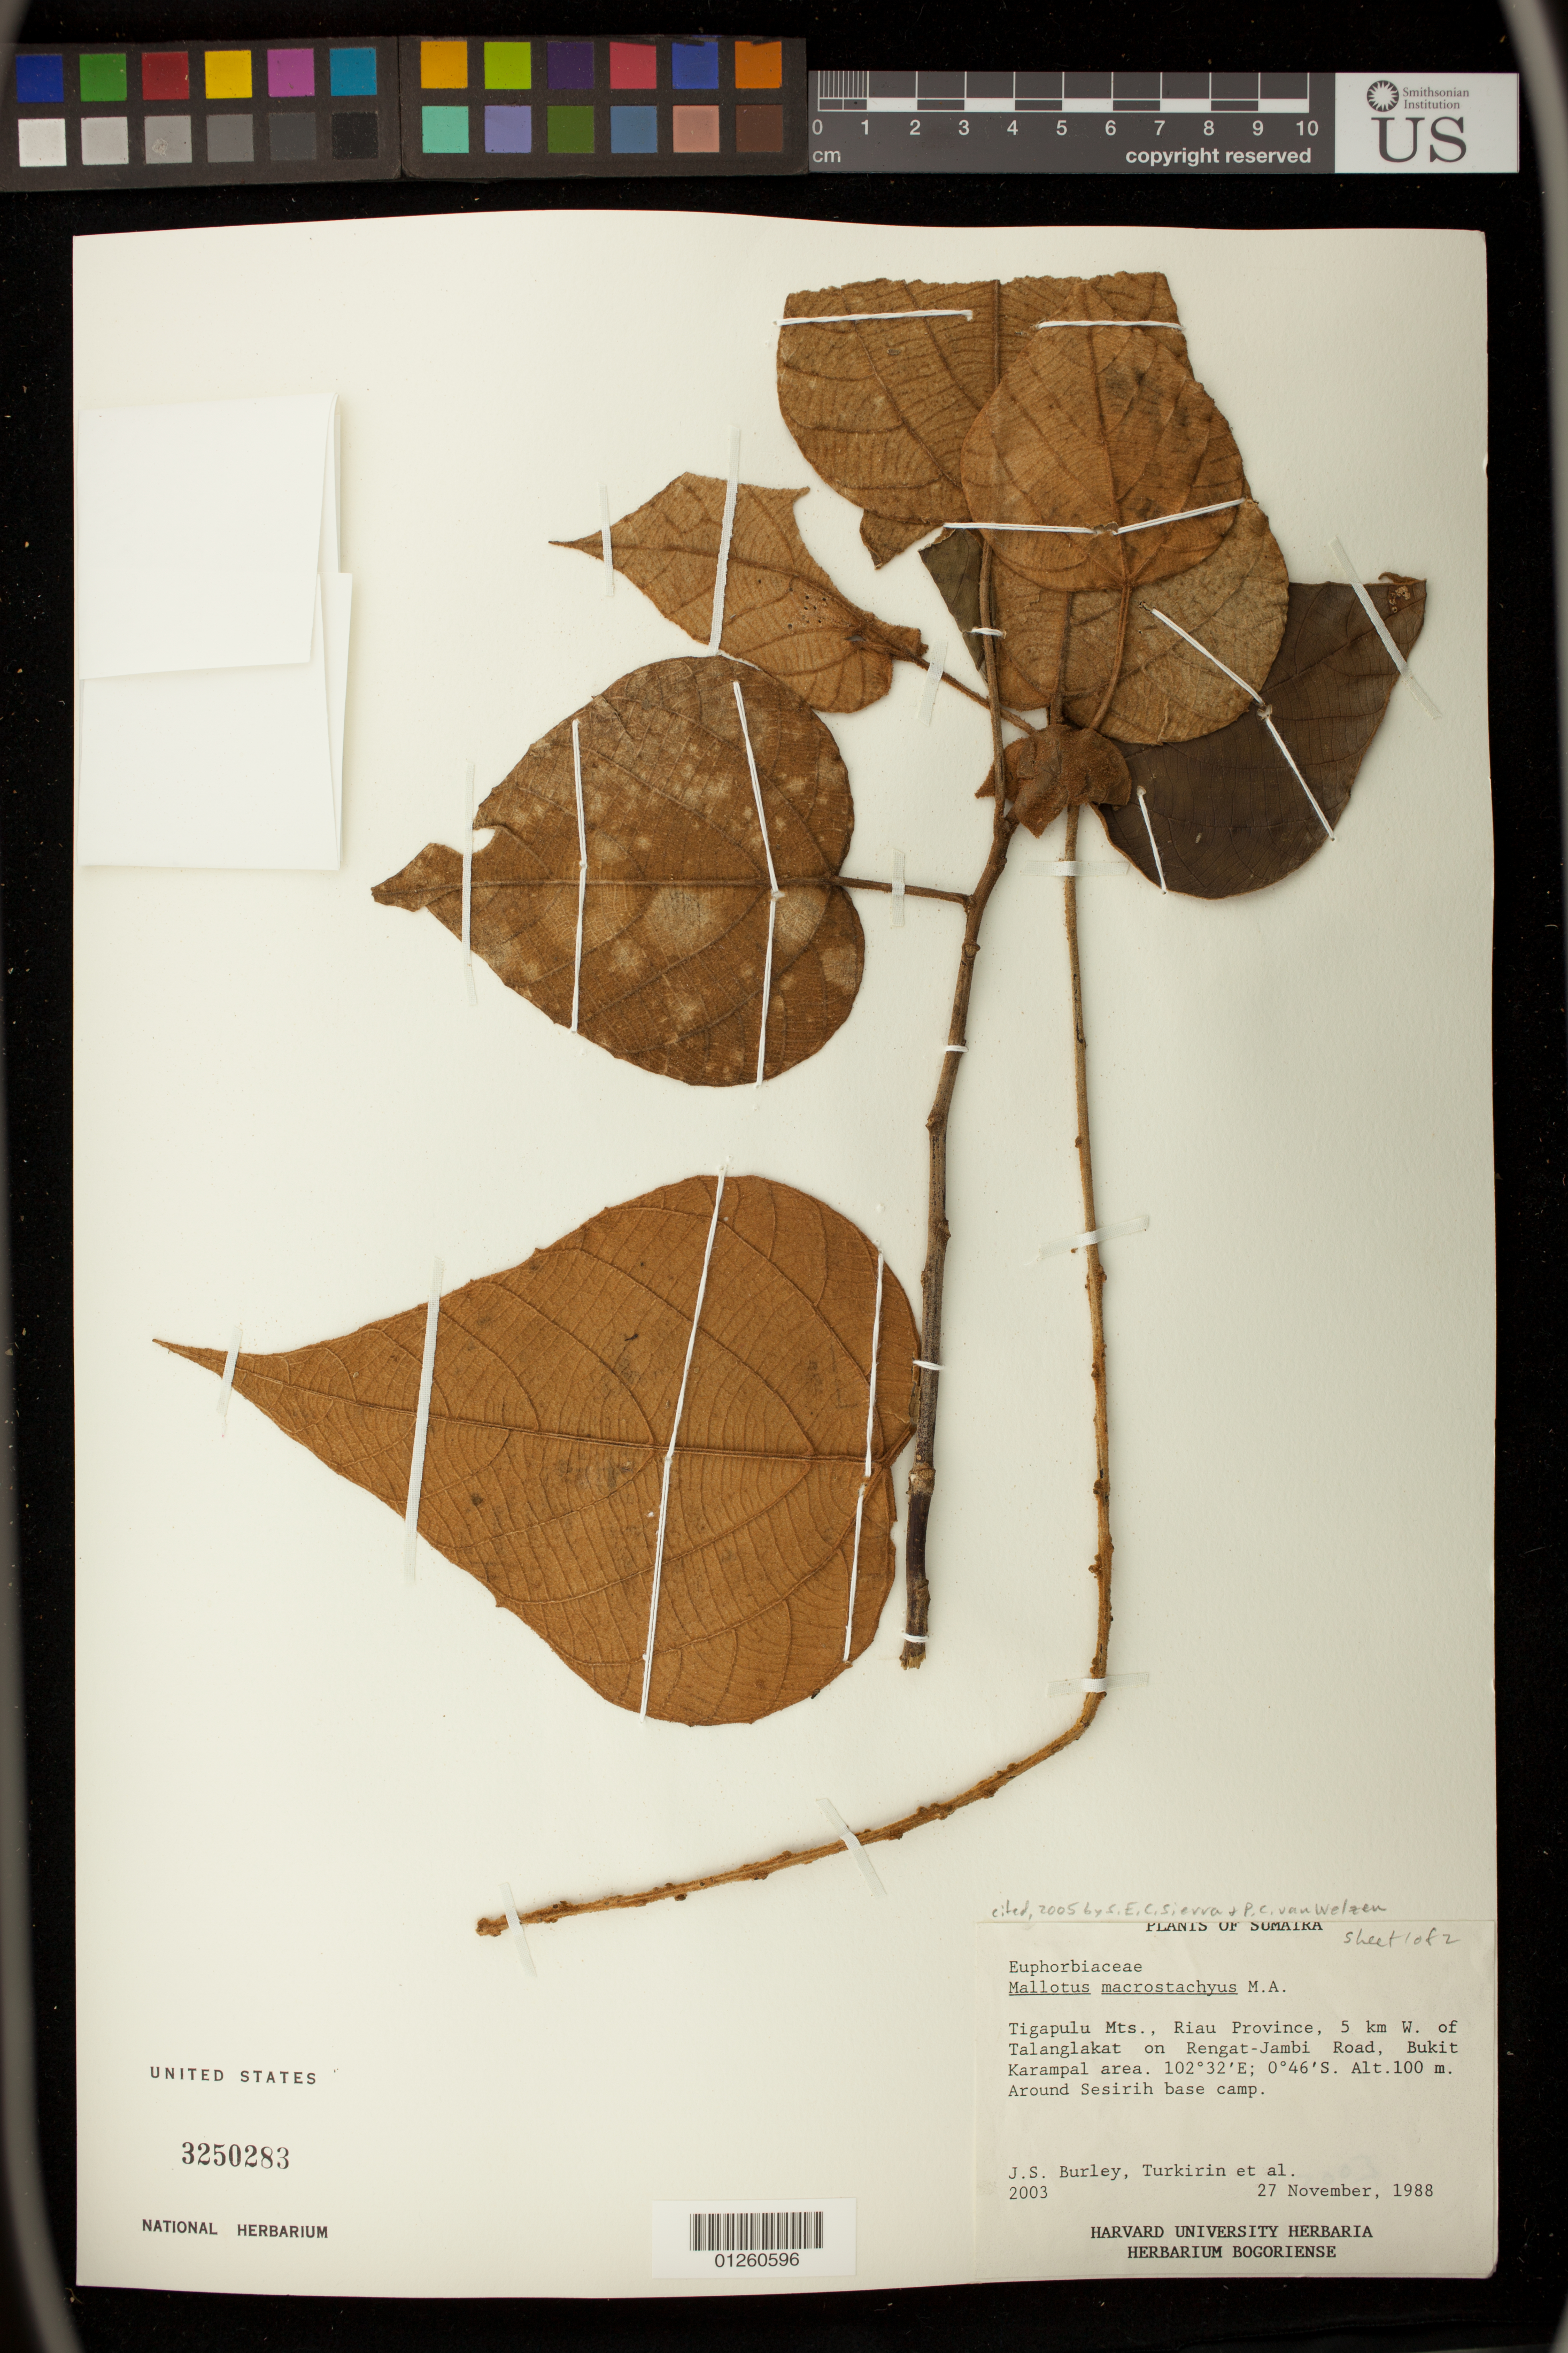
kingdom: Plantae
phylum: Tracheophyta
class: Magnoliopsida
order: Malpighiales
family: Euphorbiaceae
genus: Mallotus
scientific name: Mallotus macrostachyus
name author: (Miq.) Müll. Arg.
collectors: J. S. Burley & -. Turkirin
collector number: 2003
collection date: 1988-11-27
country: Indonesia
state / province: Sumatra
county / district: Riau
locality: Tigapulu Mountains, 5 km W of Talanglakat on Rengat-Jambi Road, Bukit Karampal area. Around Sesirih base camp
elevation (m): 100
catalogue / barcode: US 3250283